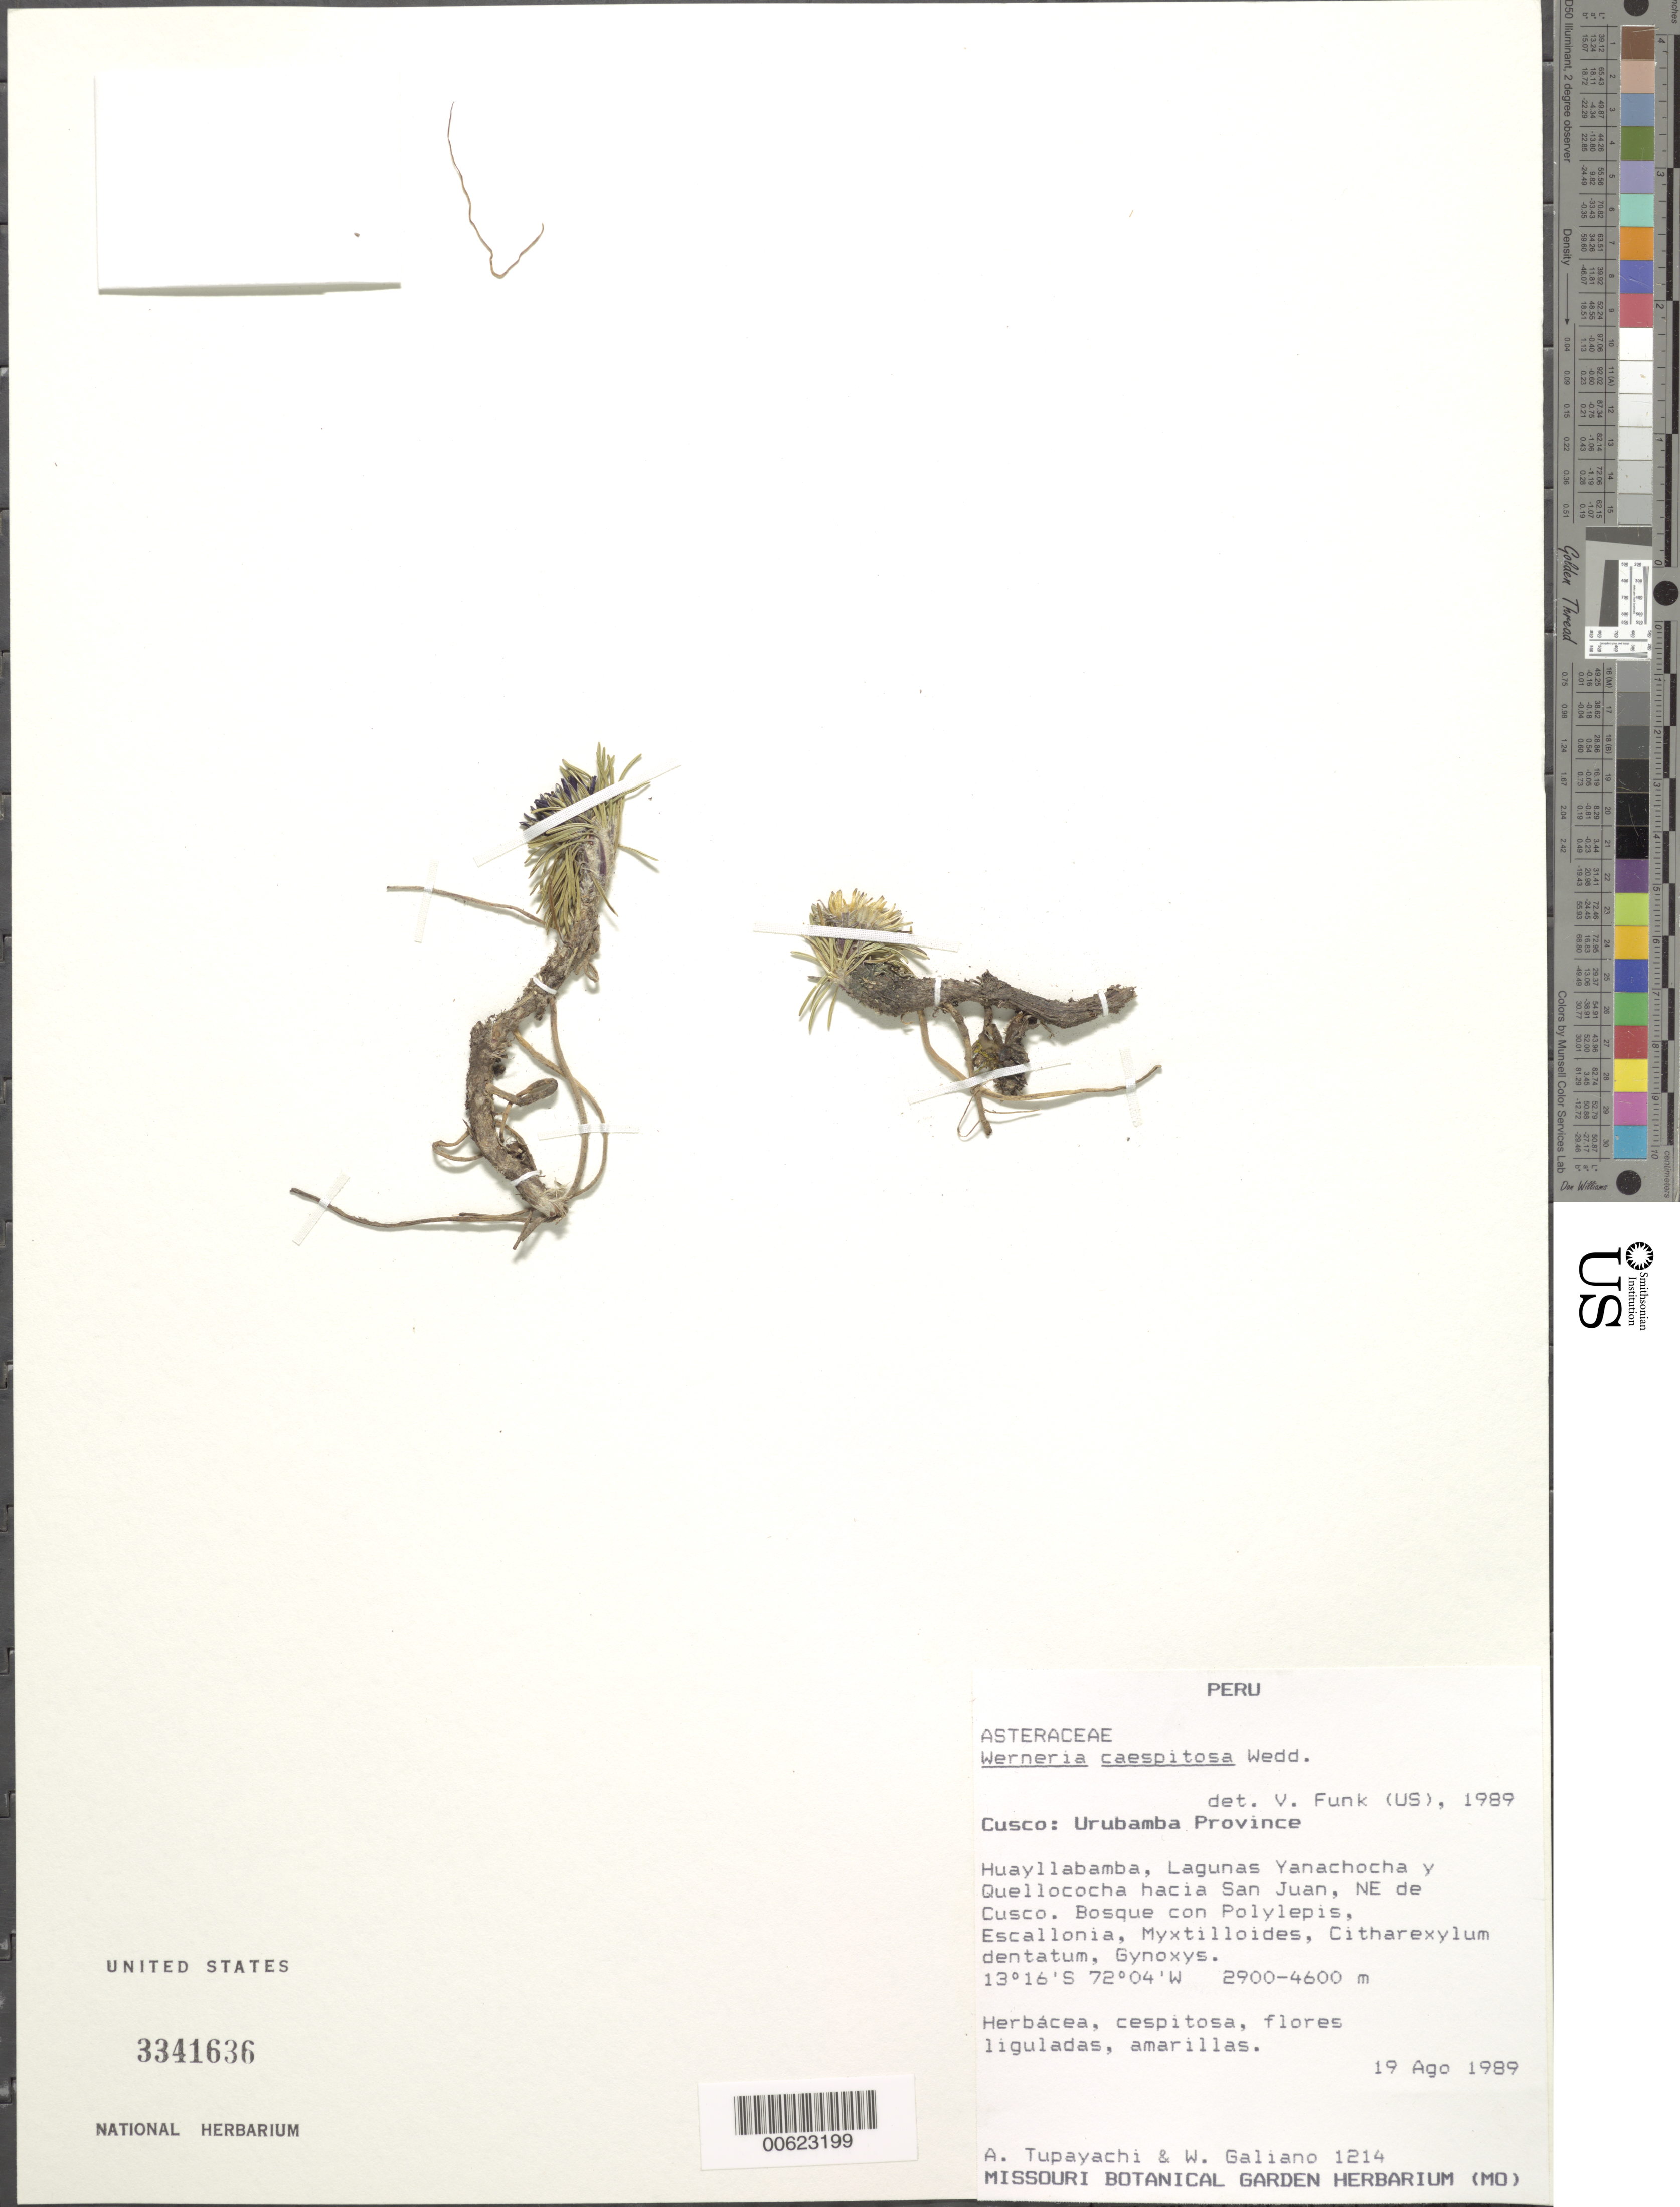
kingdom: Plantae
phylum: Tracheophyta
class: Magnoliopsida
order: Asterales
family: Asteraceae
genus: Werneria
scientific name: Werneria canaliculata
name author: Sch. Bip.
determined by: Calvo, Joel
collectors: A. Tupayachi H. & W. Galiano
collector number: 1214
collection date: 1989-08-19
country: Peru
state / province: Cusco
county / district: Urubamba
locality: Urubamba Prov., Huayllabamba, Lagunas Yanachocha y Quellococha hacia San Juan, NE de Cusco.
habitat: Bosque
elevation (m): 2900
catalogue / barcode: US 3341636